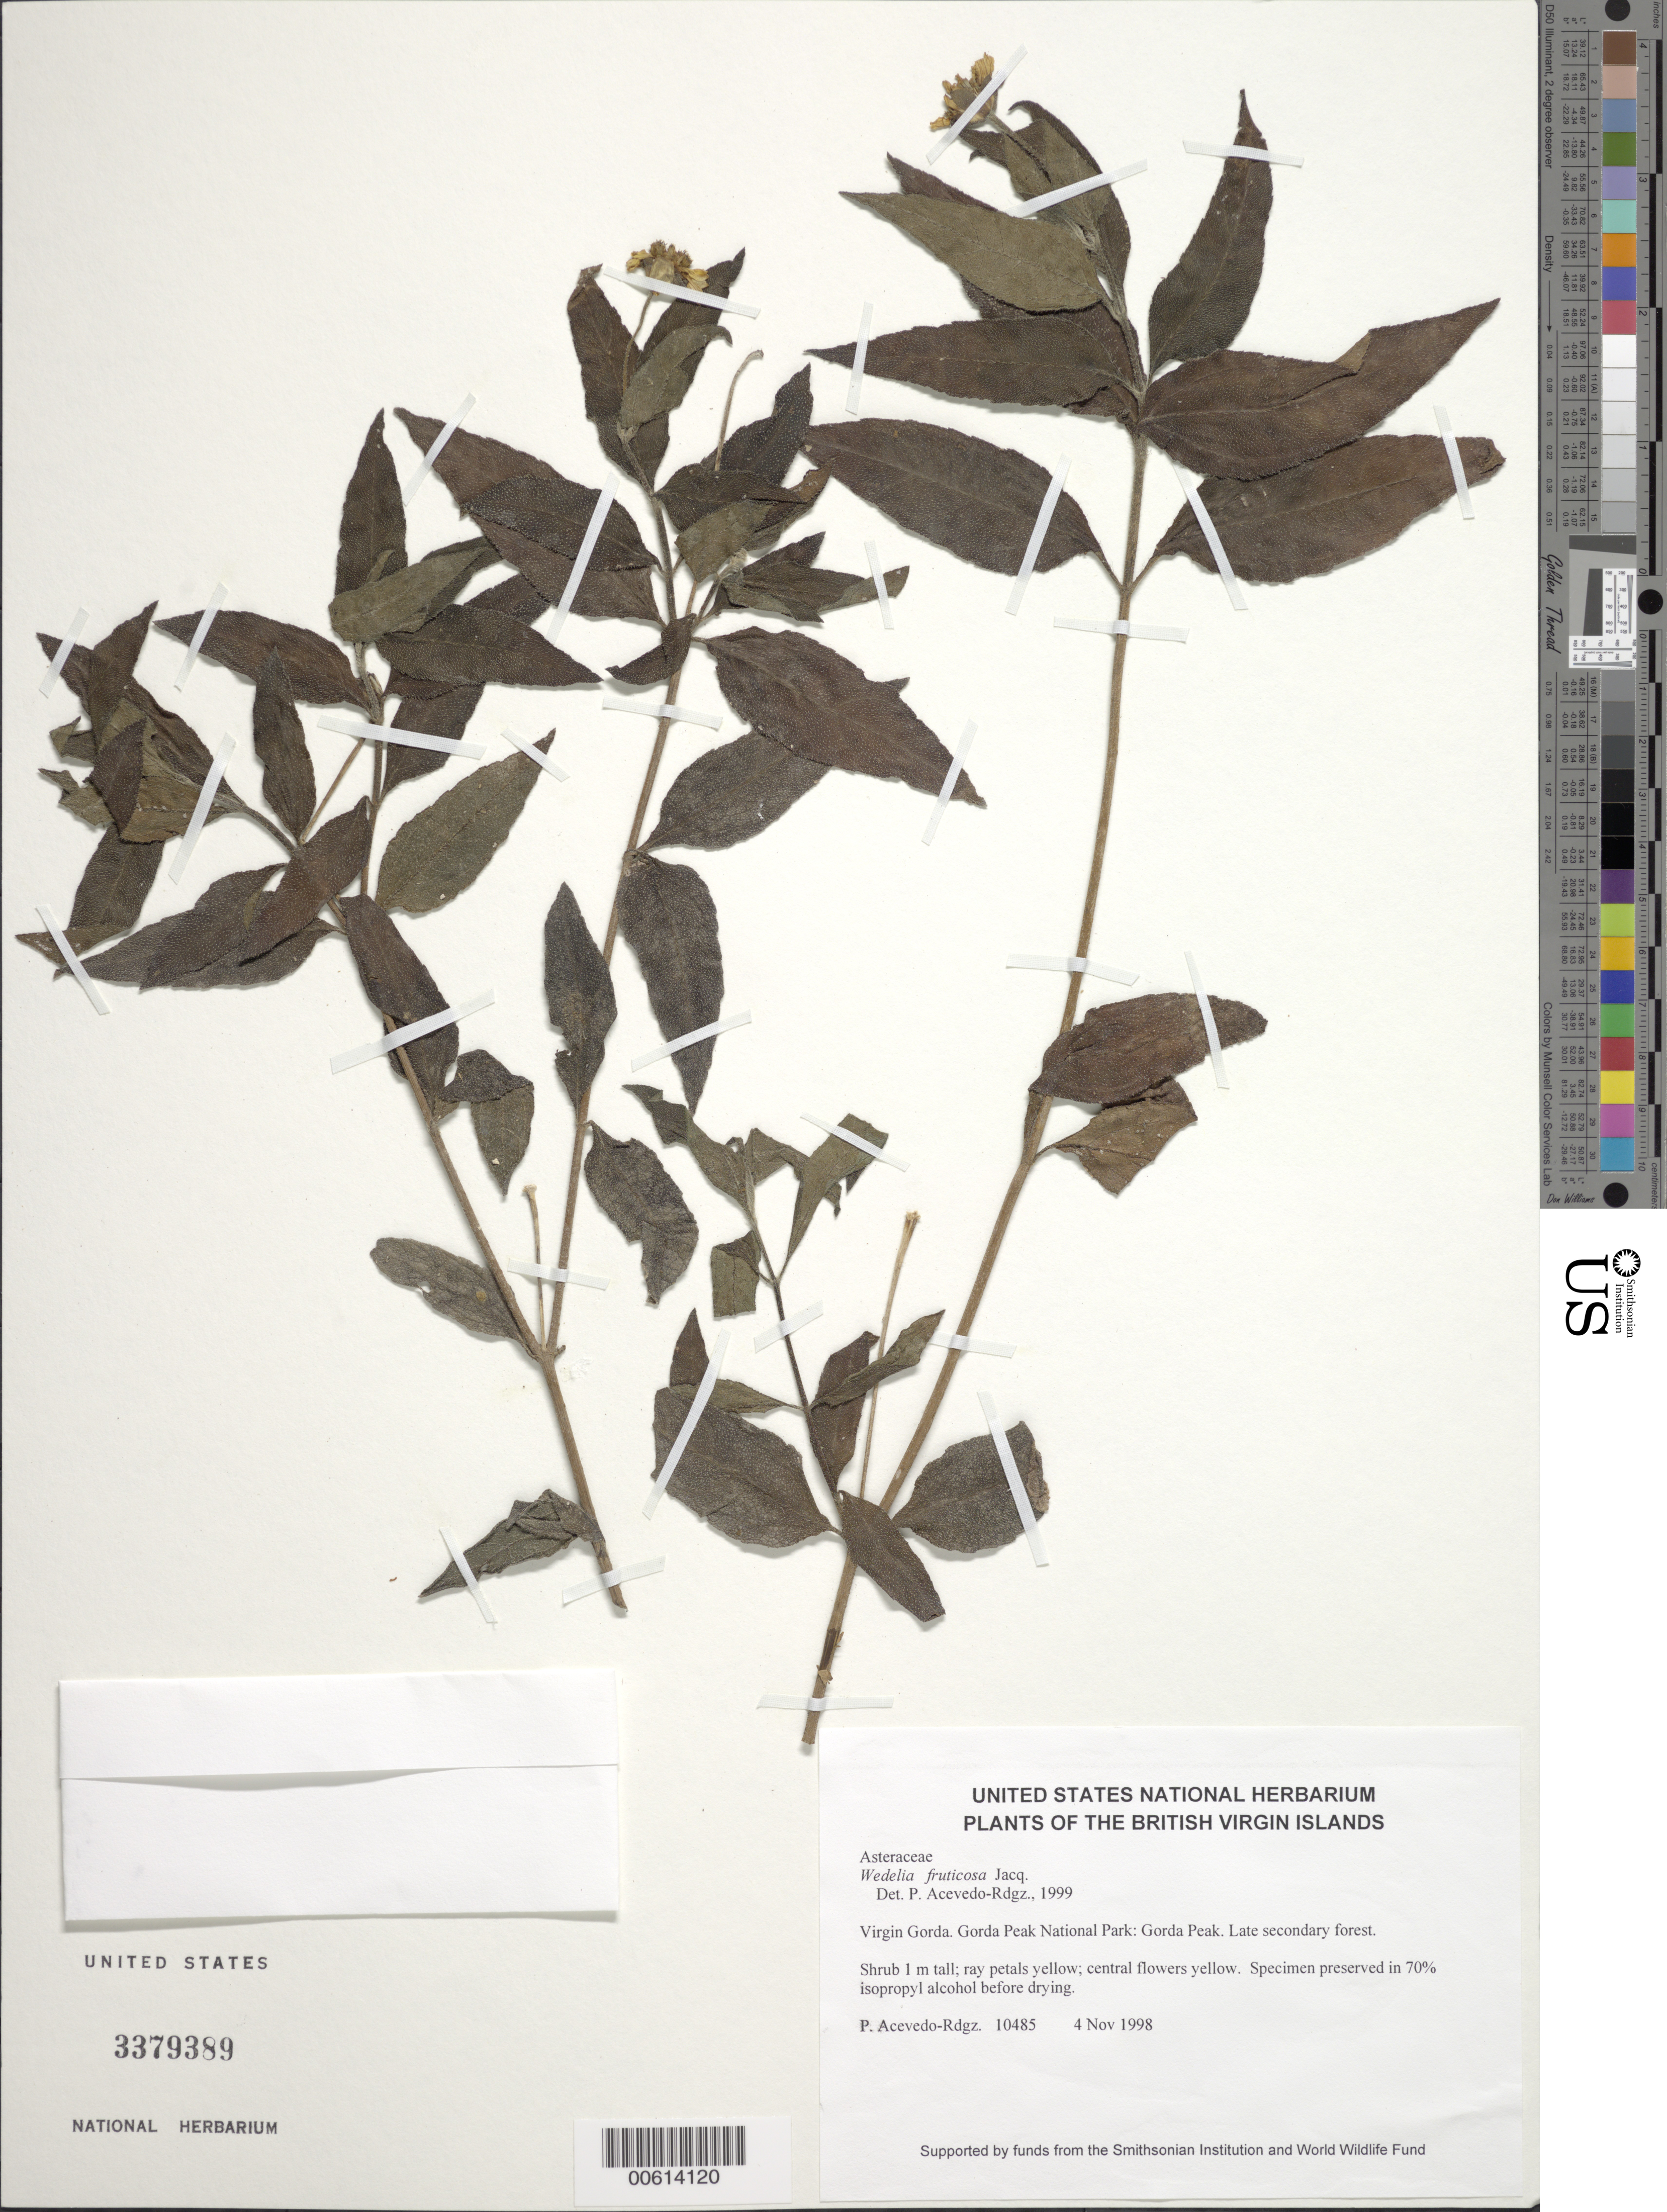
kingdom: Plantae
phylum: Tracheophyta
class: Magnoliopsida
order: Asterales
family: Asteraceae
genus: Wedelia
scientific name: Wedelia calycina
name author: Rich.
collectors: P. Acevedo-Rodr.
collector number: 10485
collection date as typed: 04 Nov 1998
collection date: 1998-11-04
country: British Virgin Islands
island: Virgin Gorda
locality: Gorda Peak National Park: Gorda Peak.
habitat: Late secondary forest.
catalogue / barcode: US 3379389